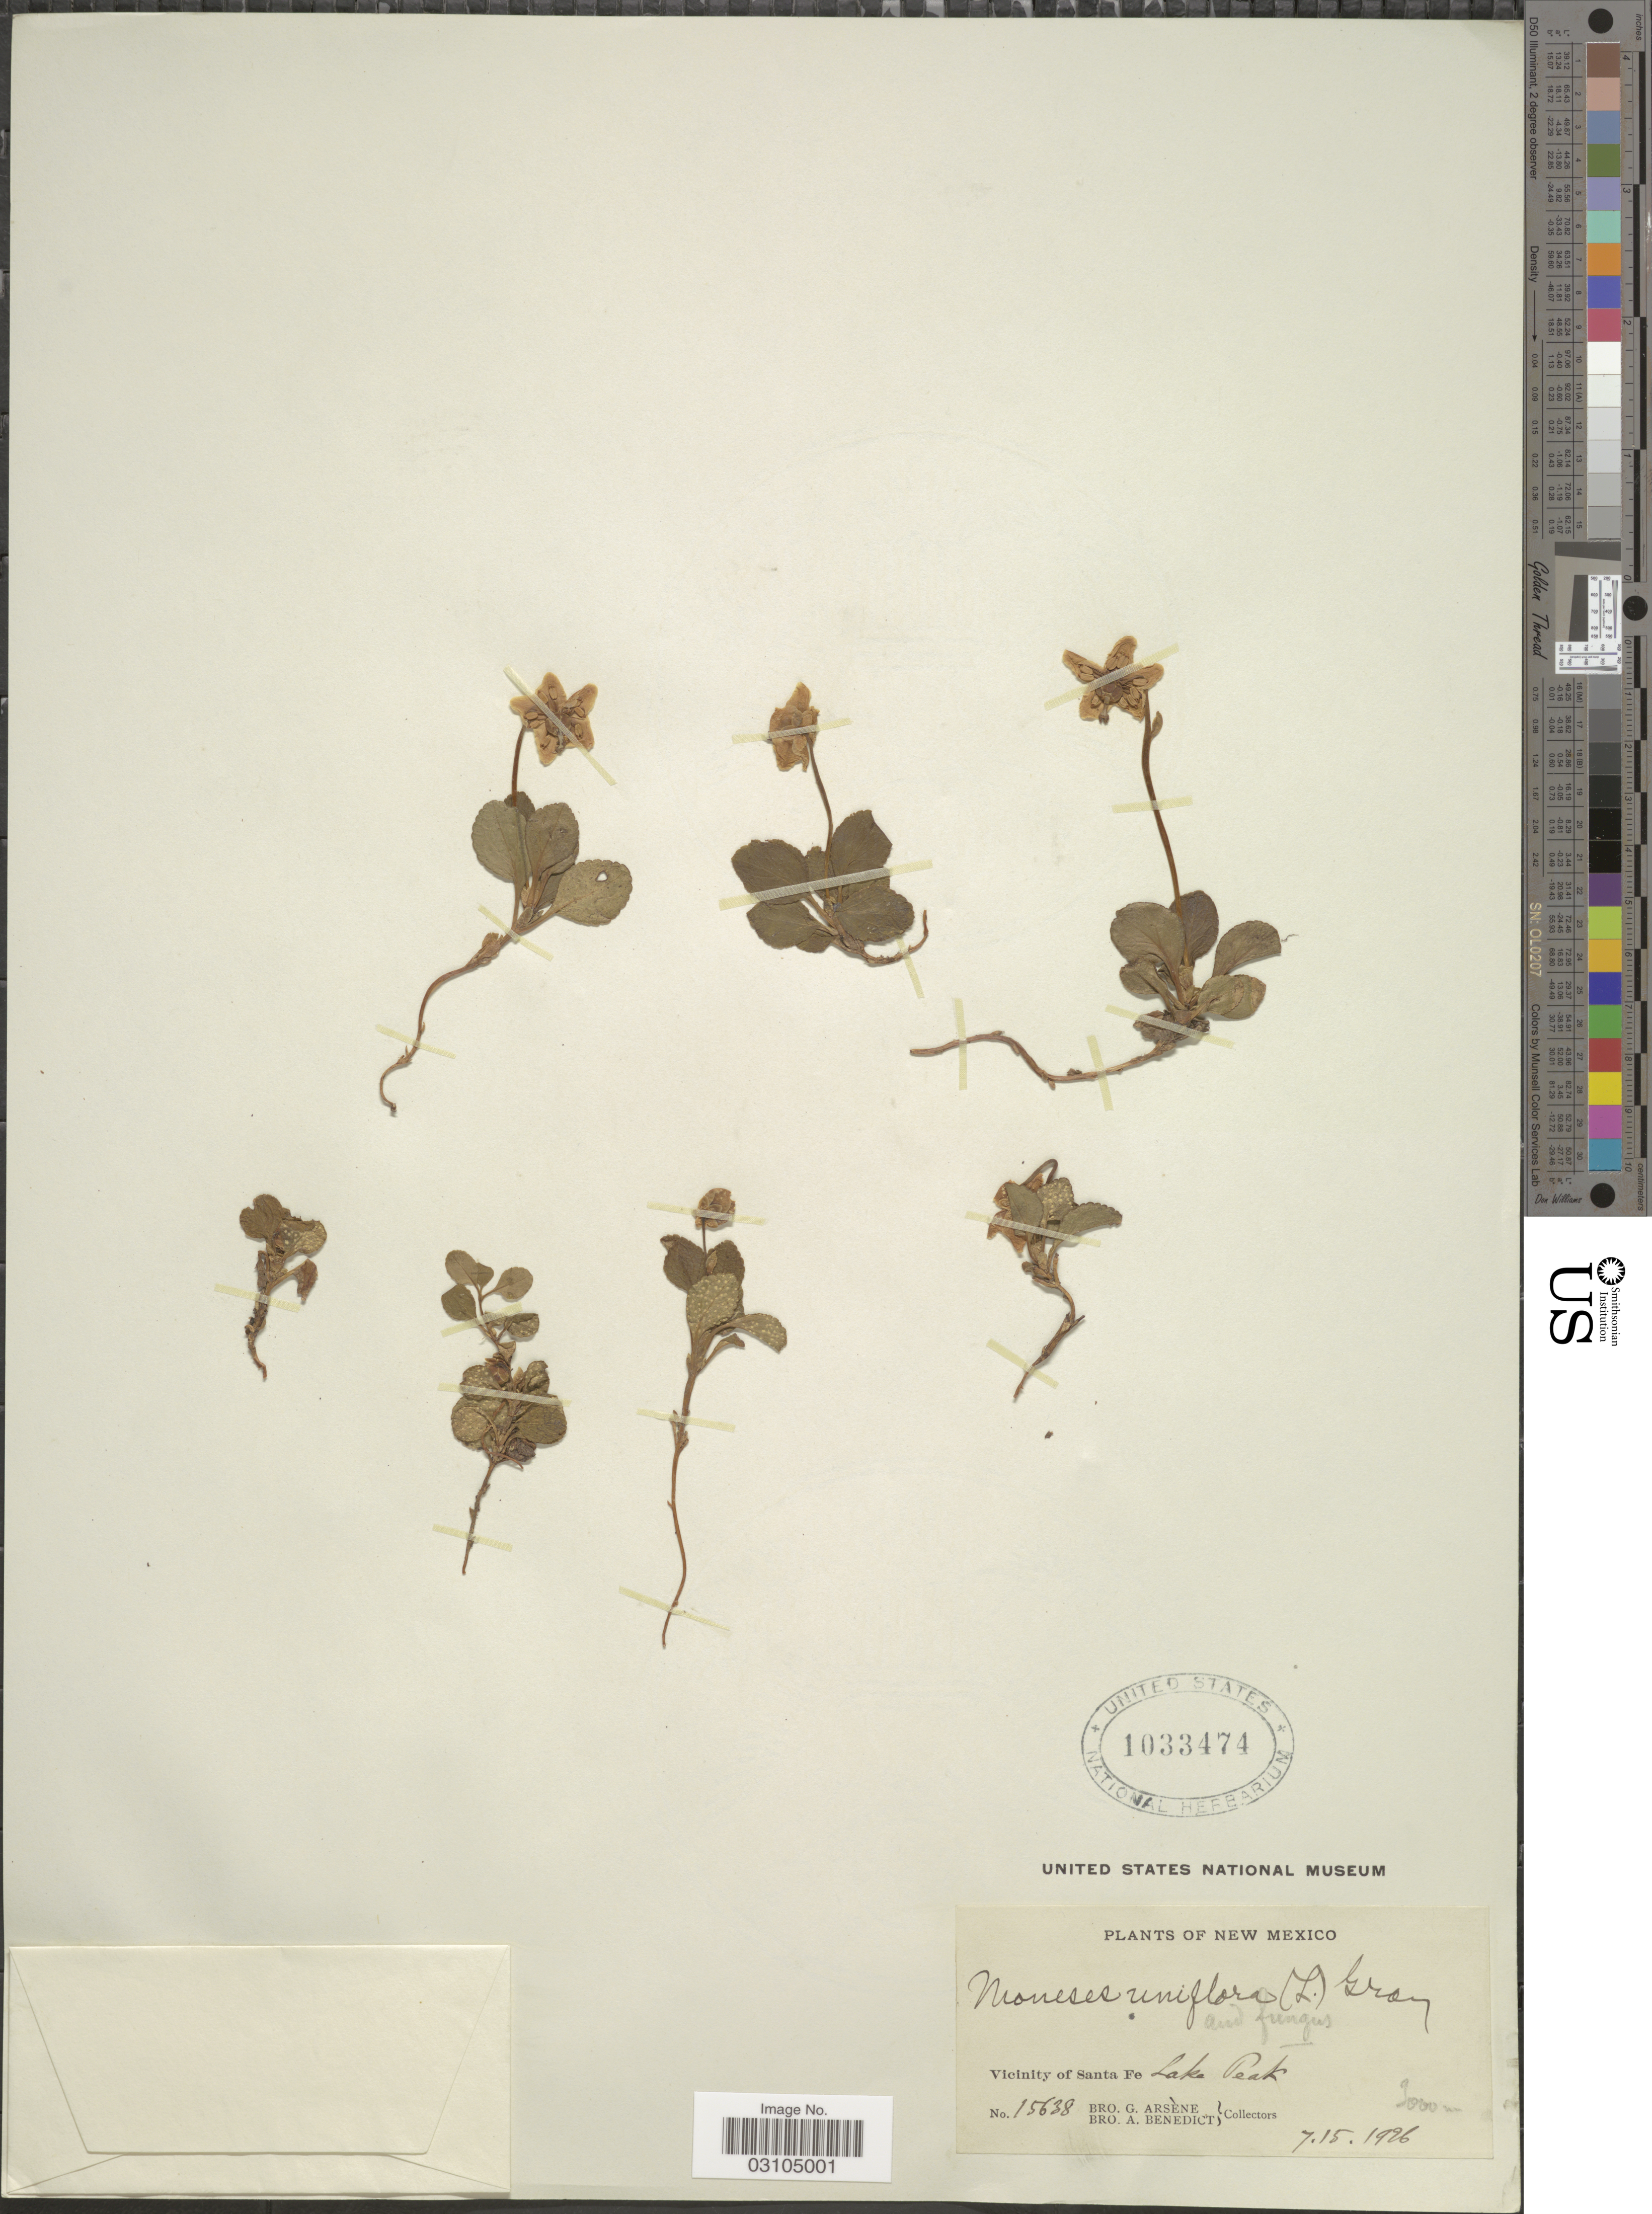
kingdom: Plantae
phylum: Tracheophyta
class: Magnoliopsida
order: Ericales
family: Ericaceae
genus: Moneses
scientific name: Moneses uniflora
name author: (L.) A. Gray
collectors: Bro. G. Arsène & Bro. Benedict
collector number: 15638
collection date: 1926-07-15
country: United States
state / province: New Mexico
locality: Vicinity of Santa Fe, Lake Peak.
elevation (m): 3000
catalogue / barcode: US 1033474